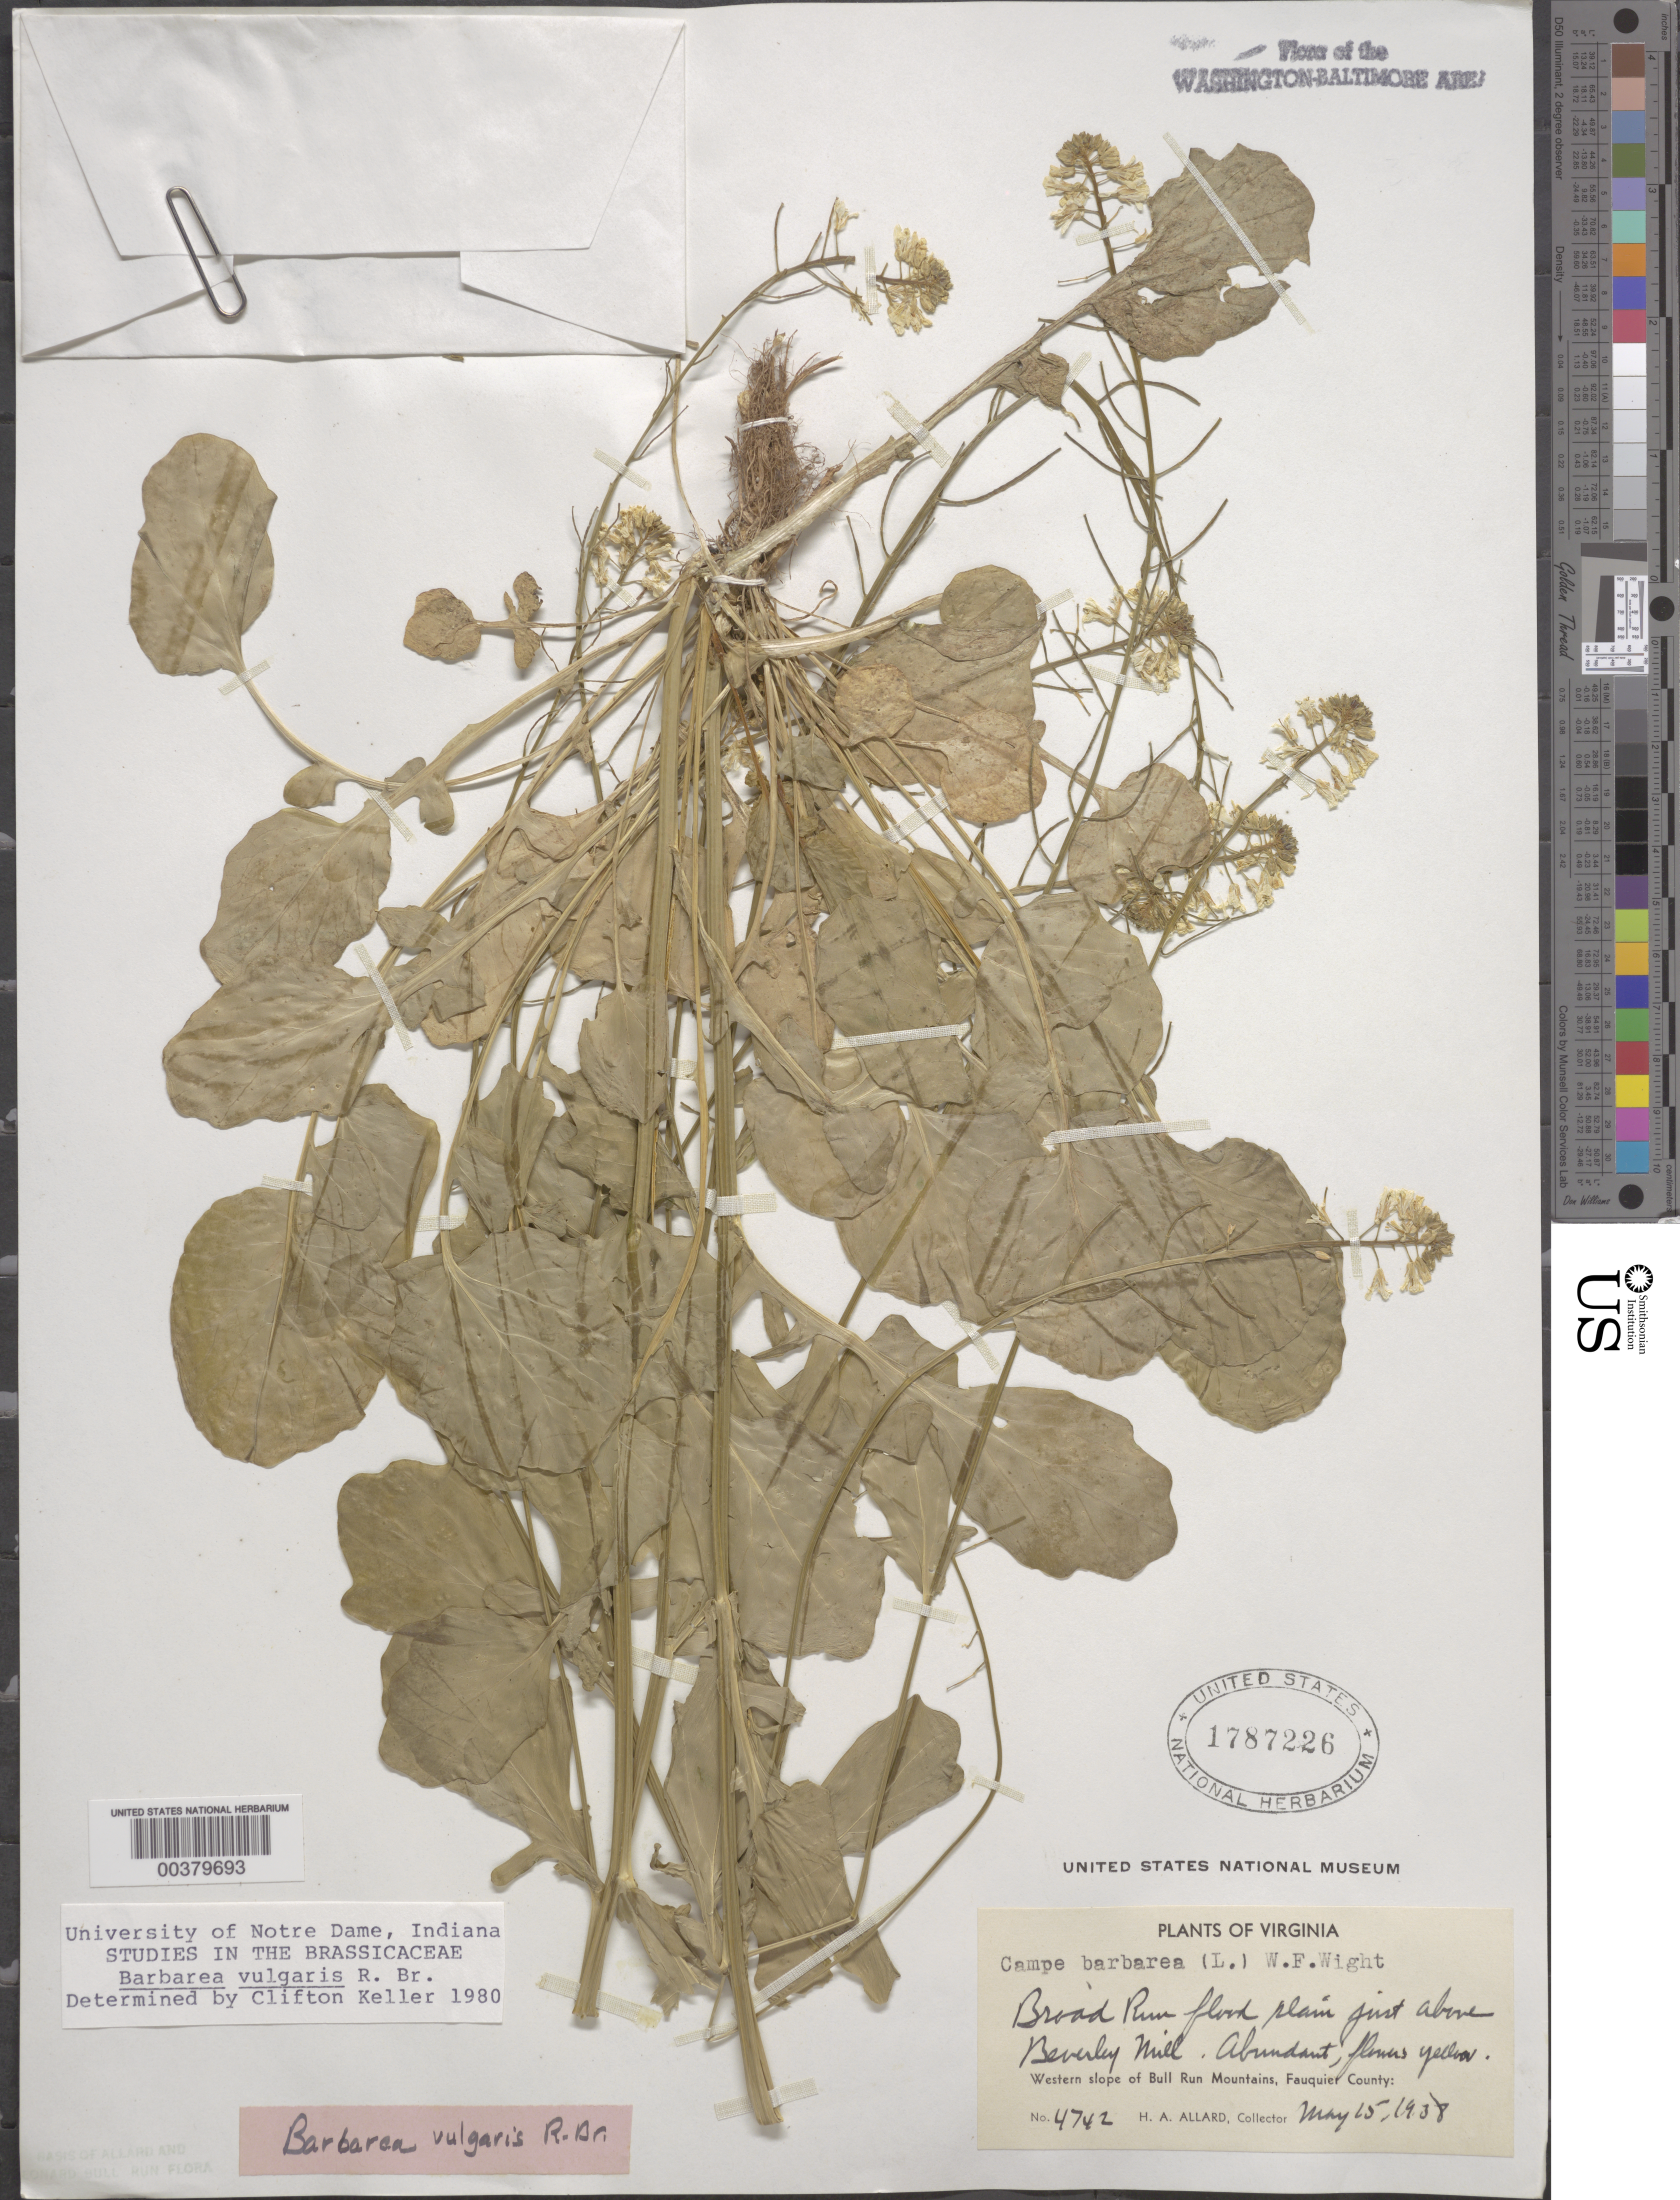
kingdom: Plantae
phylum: Tracheophyta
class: Magnoliopsida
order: Brassicales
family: Brassicaceae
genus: Barbarea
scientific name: Barbarea vulgaris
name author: W.T. Aiton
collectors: H. A. Allard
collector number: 4742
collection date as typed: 15 May 1938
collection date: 1938-05-15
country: United States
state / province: Virginia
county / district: Fauquier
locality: Broad Run, above Beverley Mill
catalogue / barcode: US 1787226